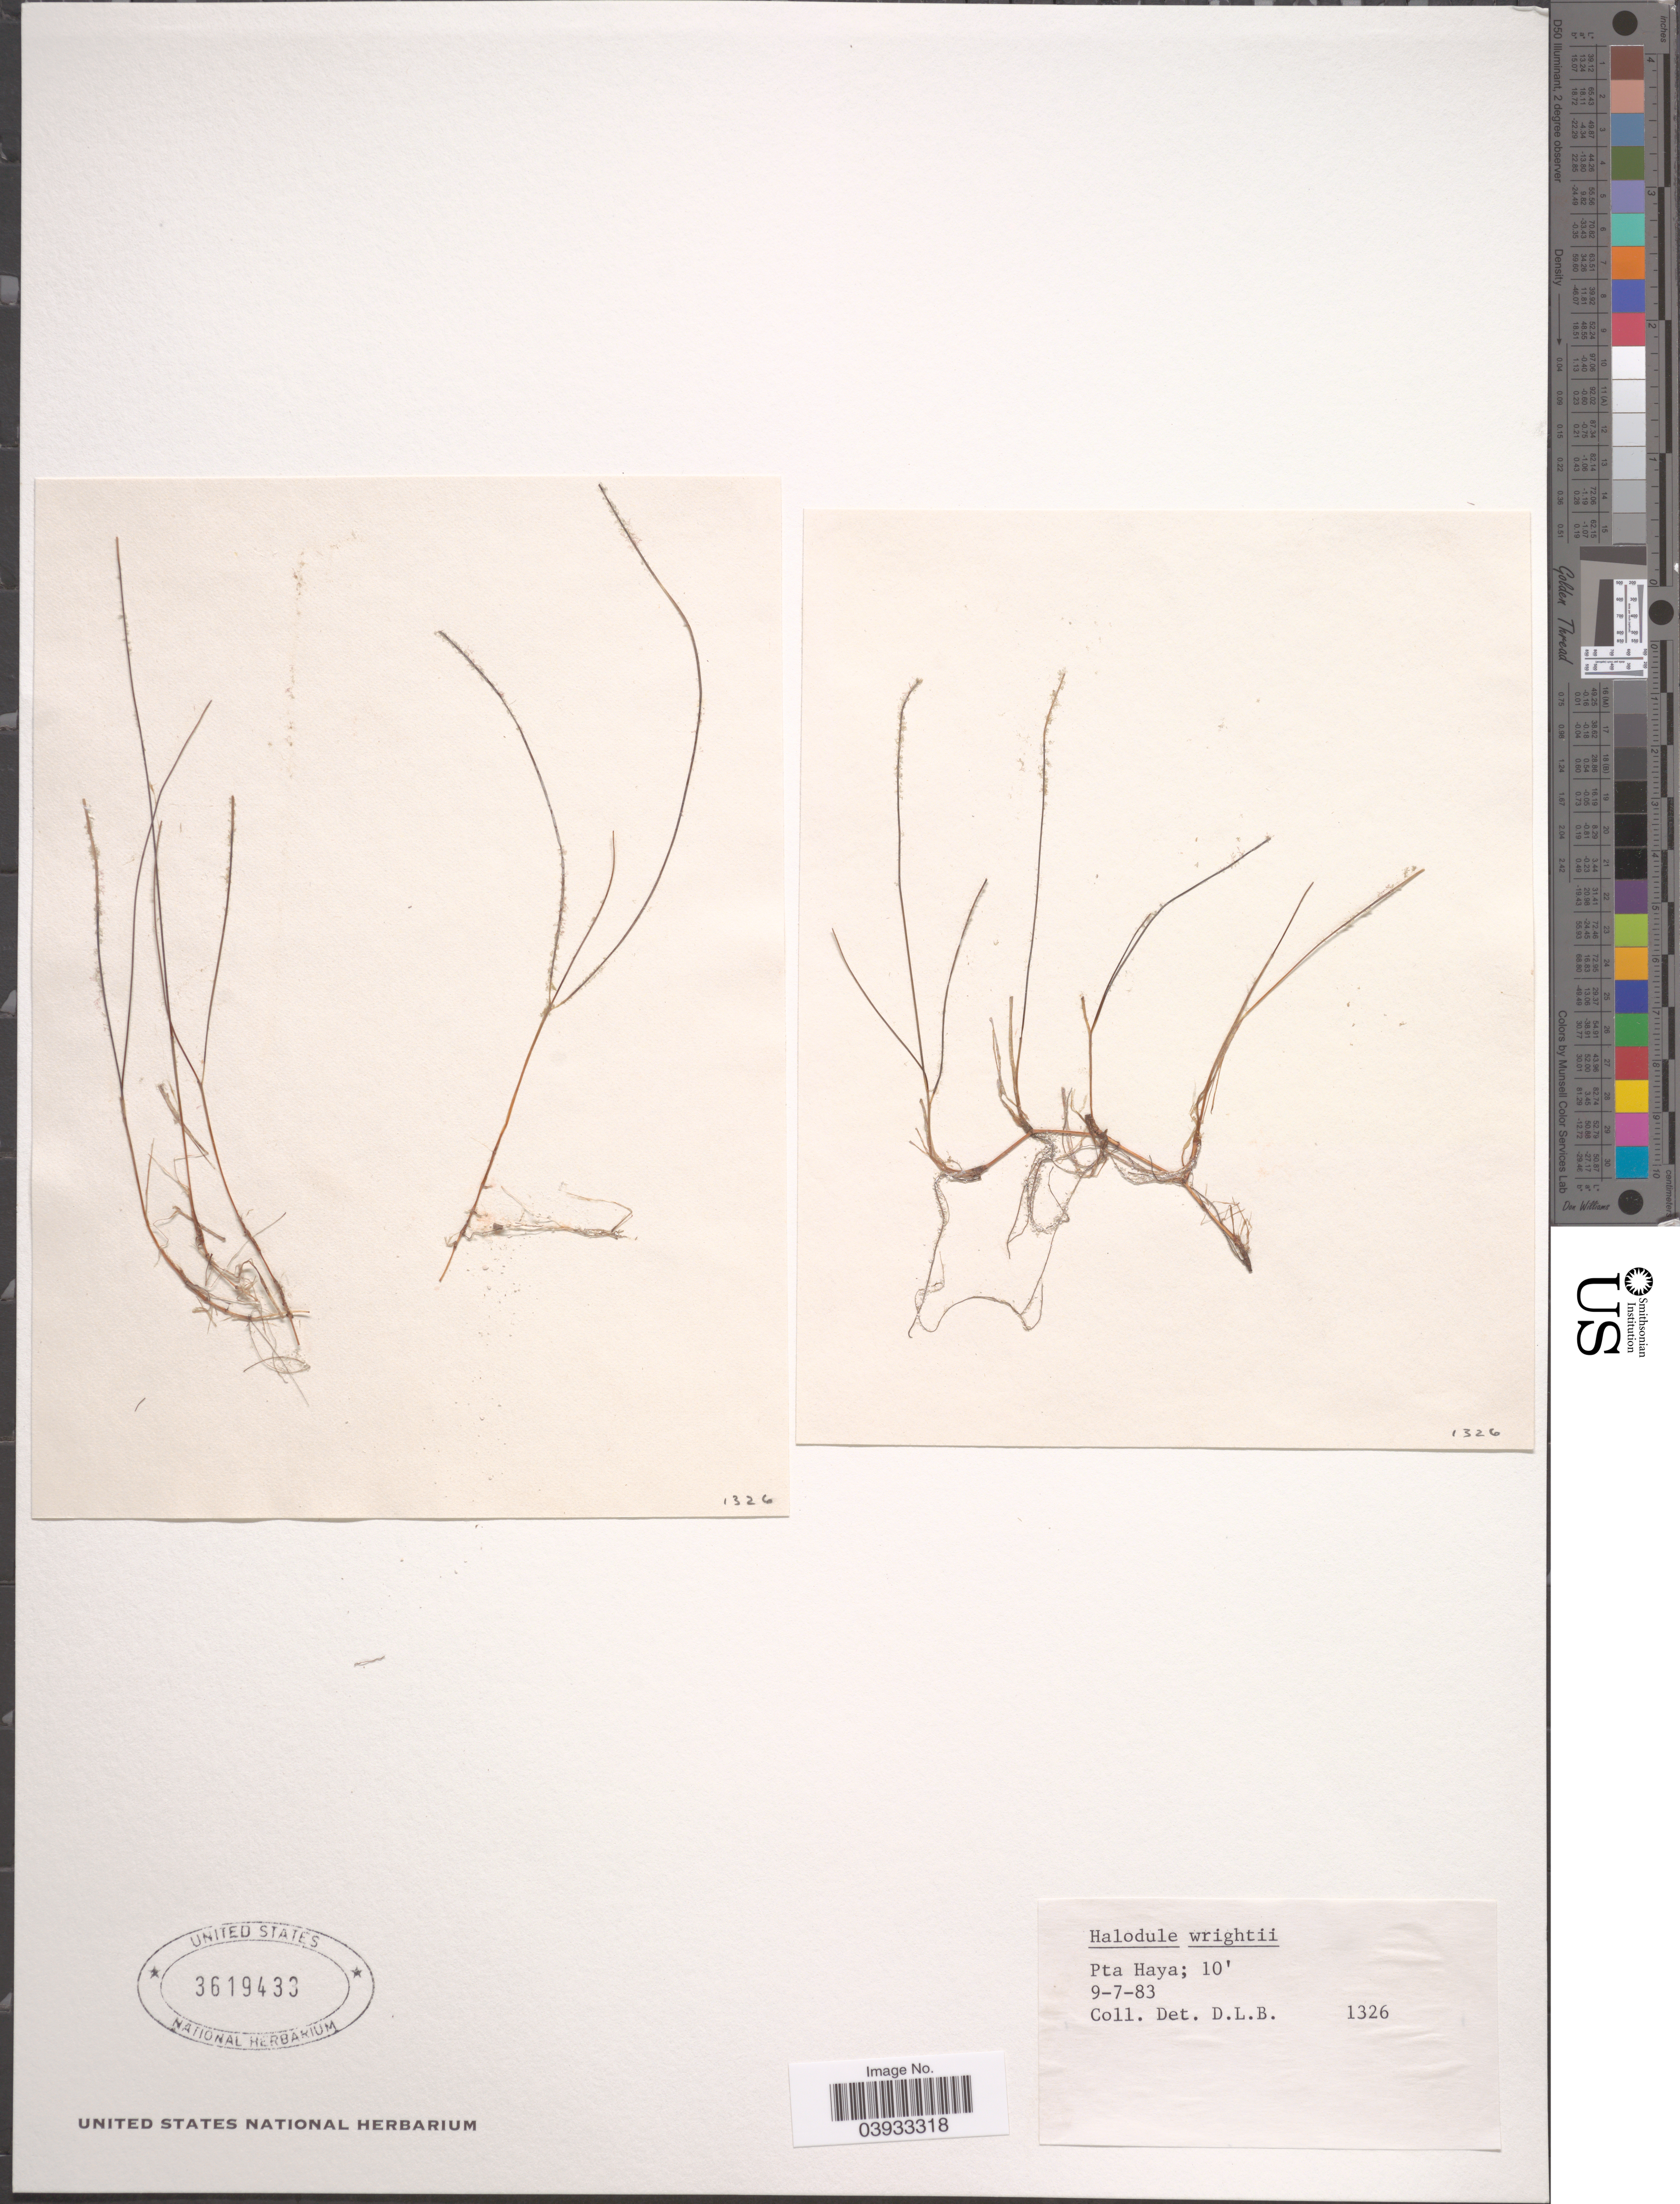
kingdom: Plantae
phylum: Tracheophyta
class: Liliopsida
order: Alismatales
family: Cymodoceaceae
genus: Halodule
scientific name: Halodule wrightii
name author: Asch.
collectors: D. L. B.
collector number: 1326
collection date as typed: Transcribed d/m/y: 9/7/83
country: Puerto Rico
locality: Pta Haya.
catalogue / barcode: US 3619433